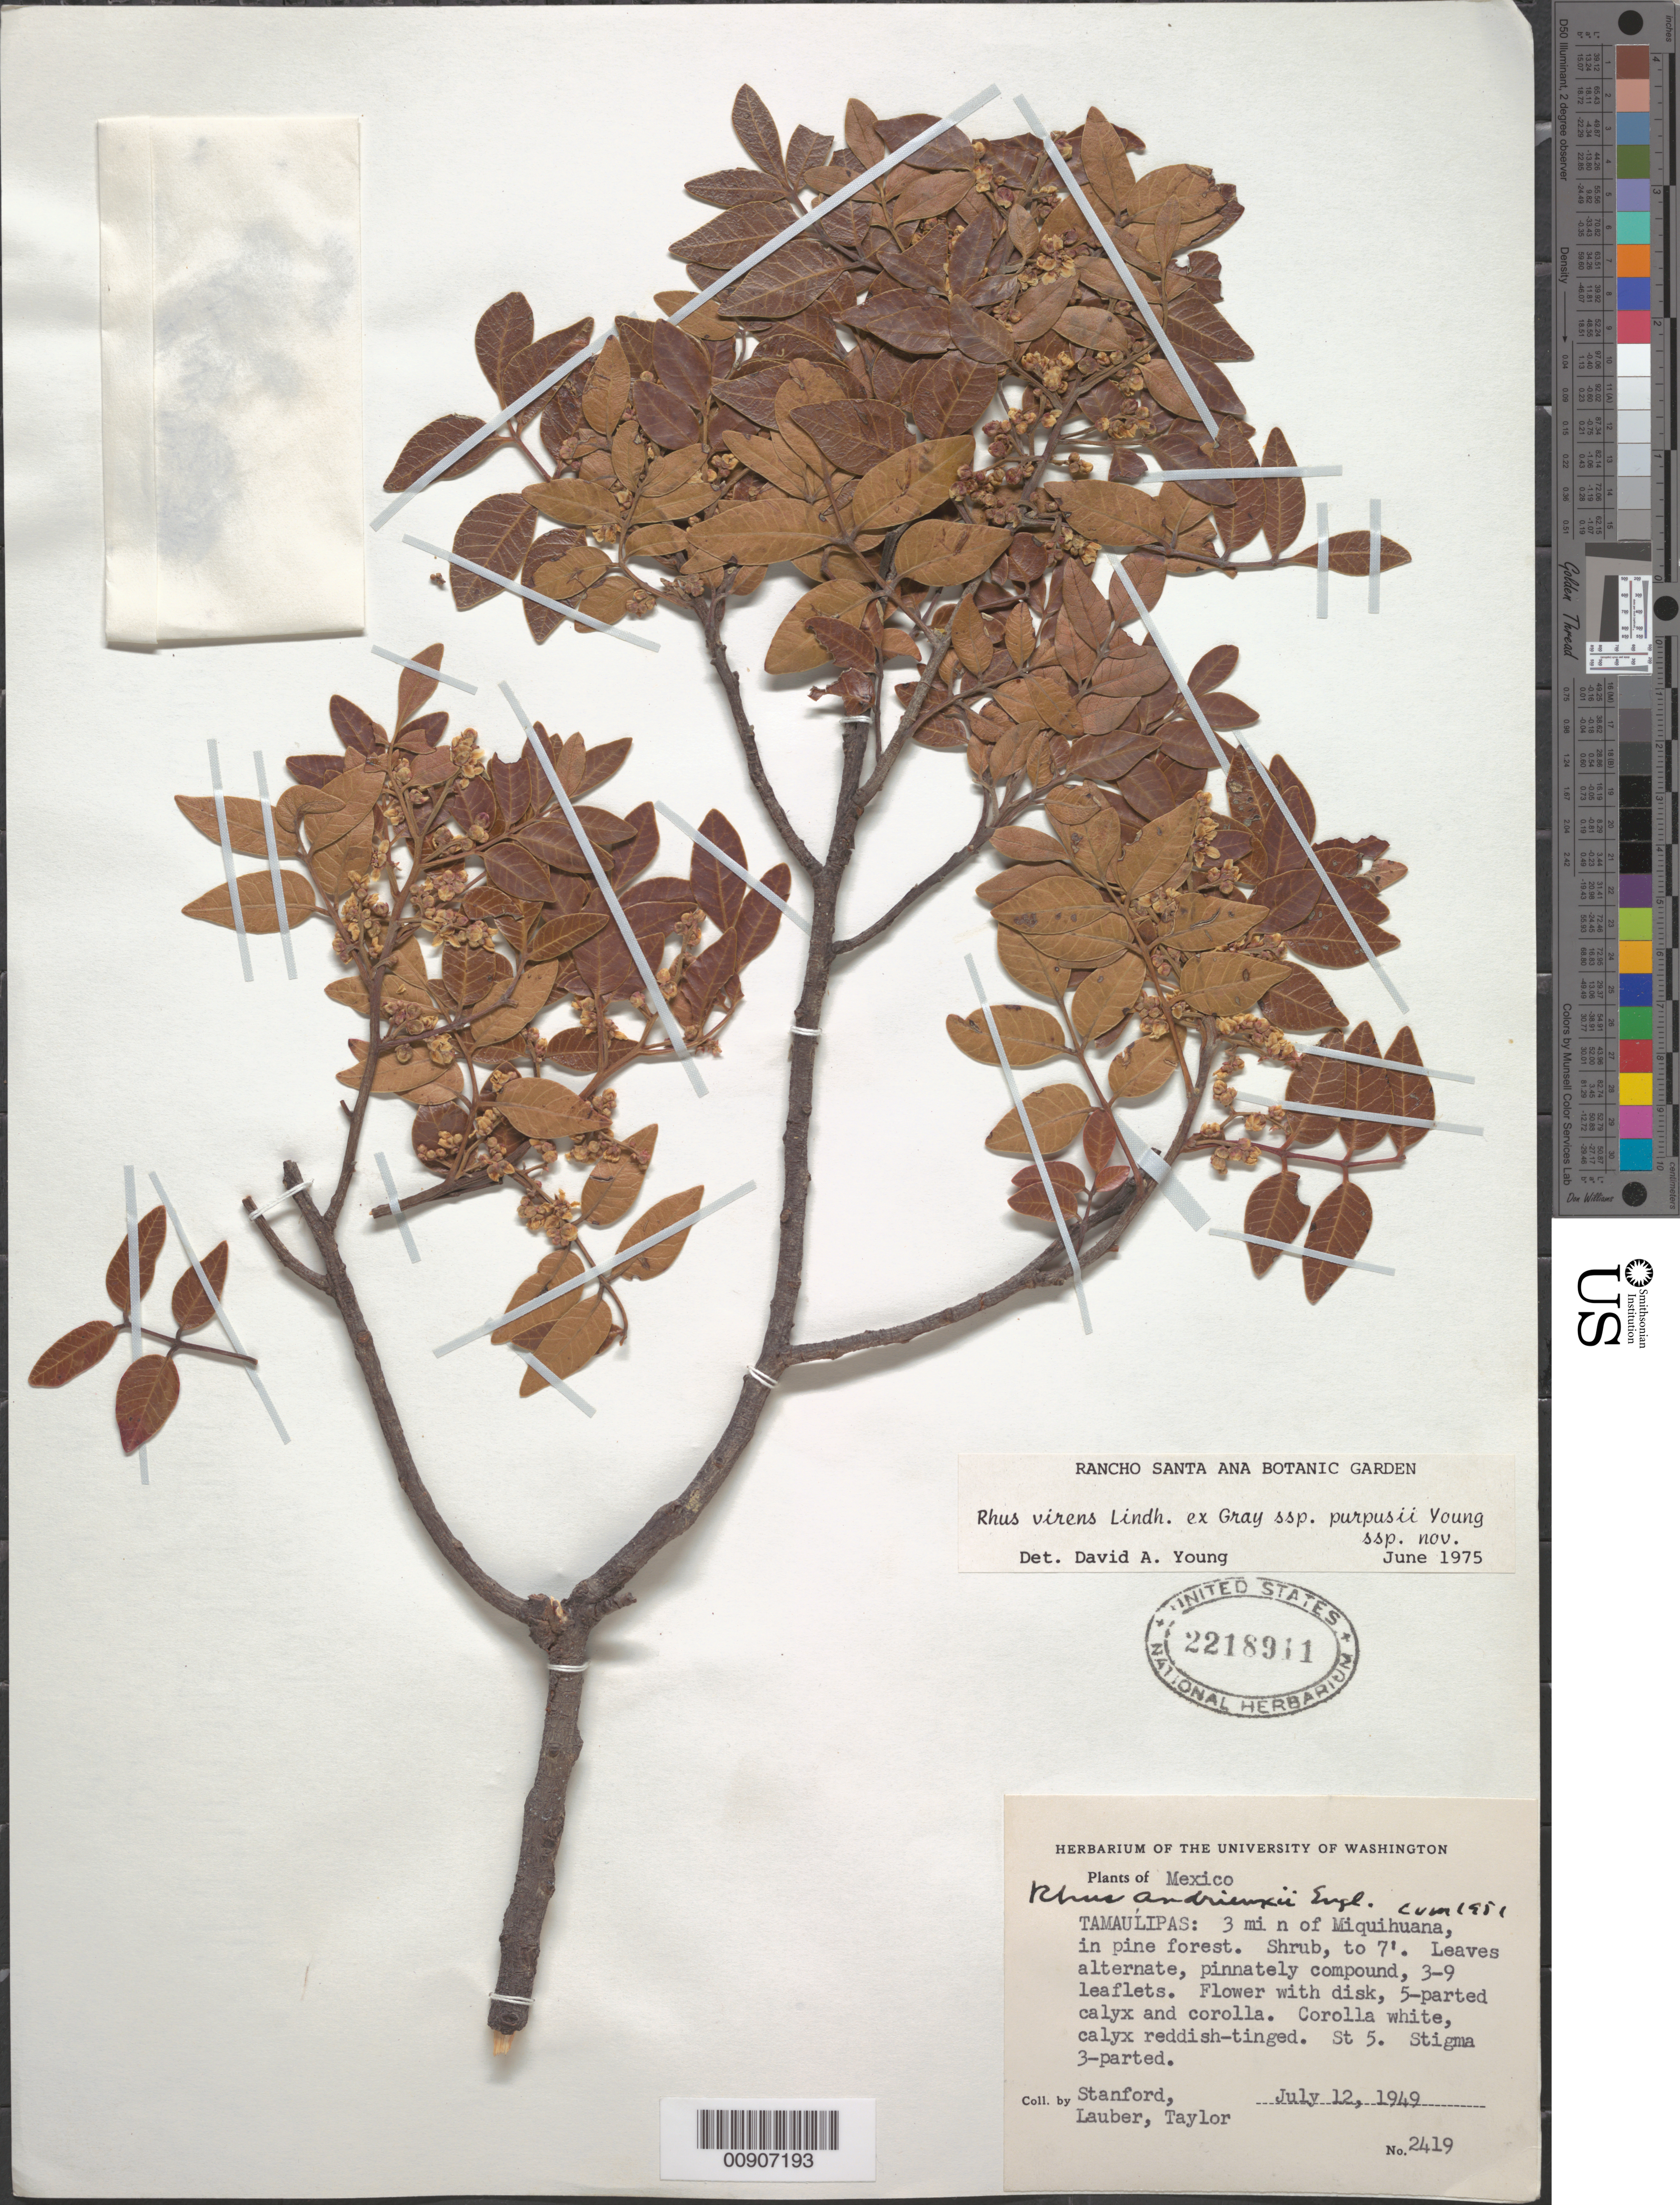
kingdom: Plantae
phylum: Tracheophyta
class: Magnoliopsida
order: Sapindales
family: Anacardiaceae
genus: Rhus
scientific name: Rhus virens subsp. purpusii Young ined.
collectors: -. Stanford, Lauber, -- & -- Taylor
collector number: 2419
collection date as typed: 12 Jul 1949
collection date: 1949-07-12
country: Mexico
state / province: Tamaulipas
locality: Tamaulipas, 3 mi N of Miquihuana.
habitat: In pine forest.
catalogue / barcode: US 2218911